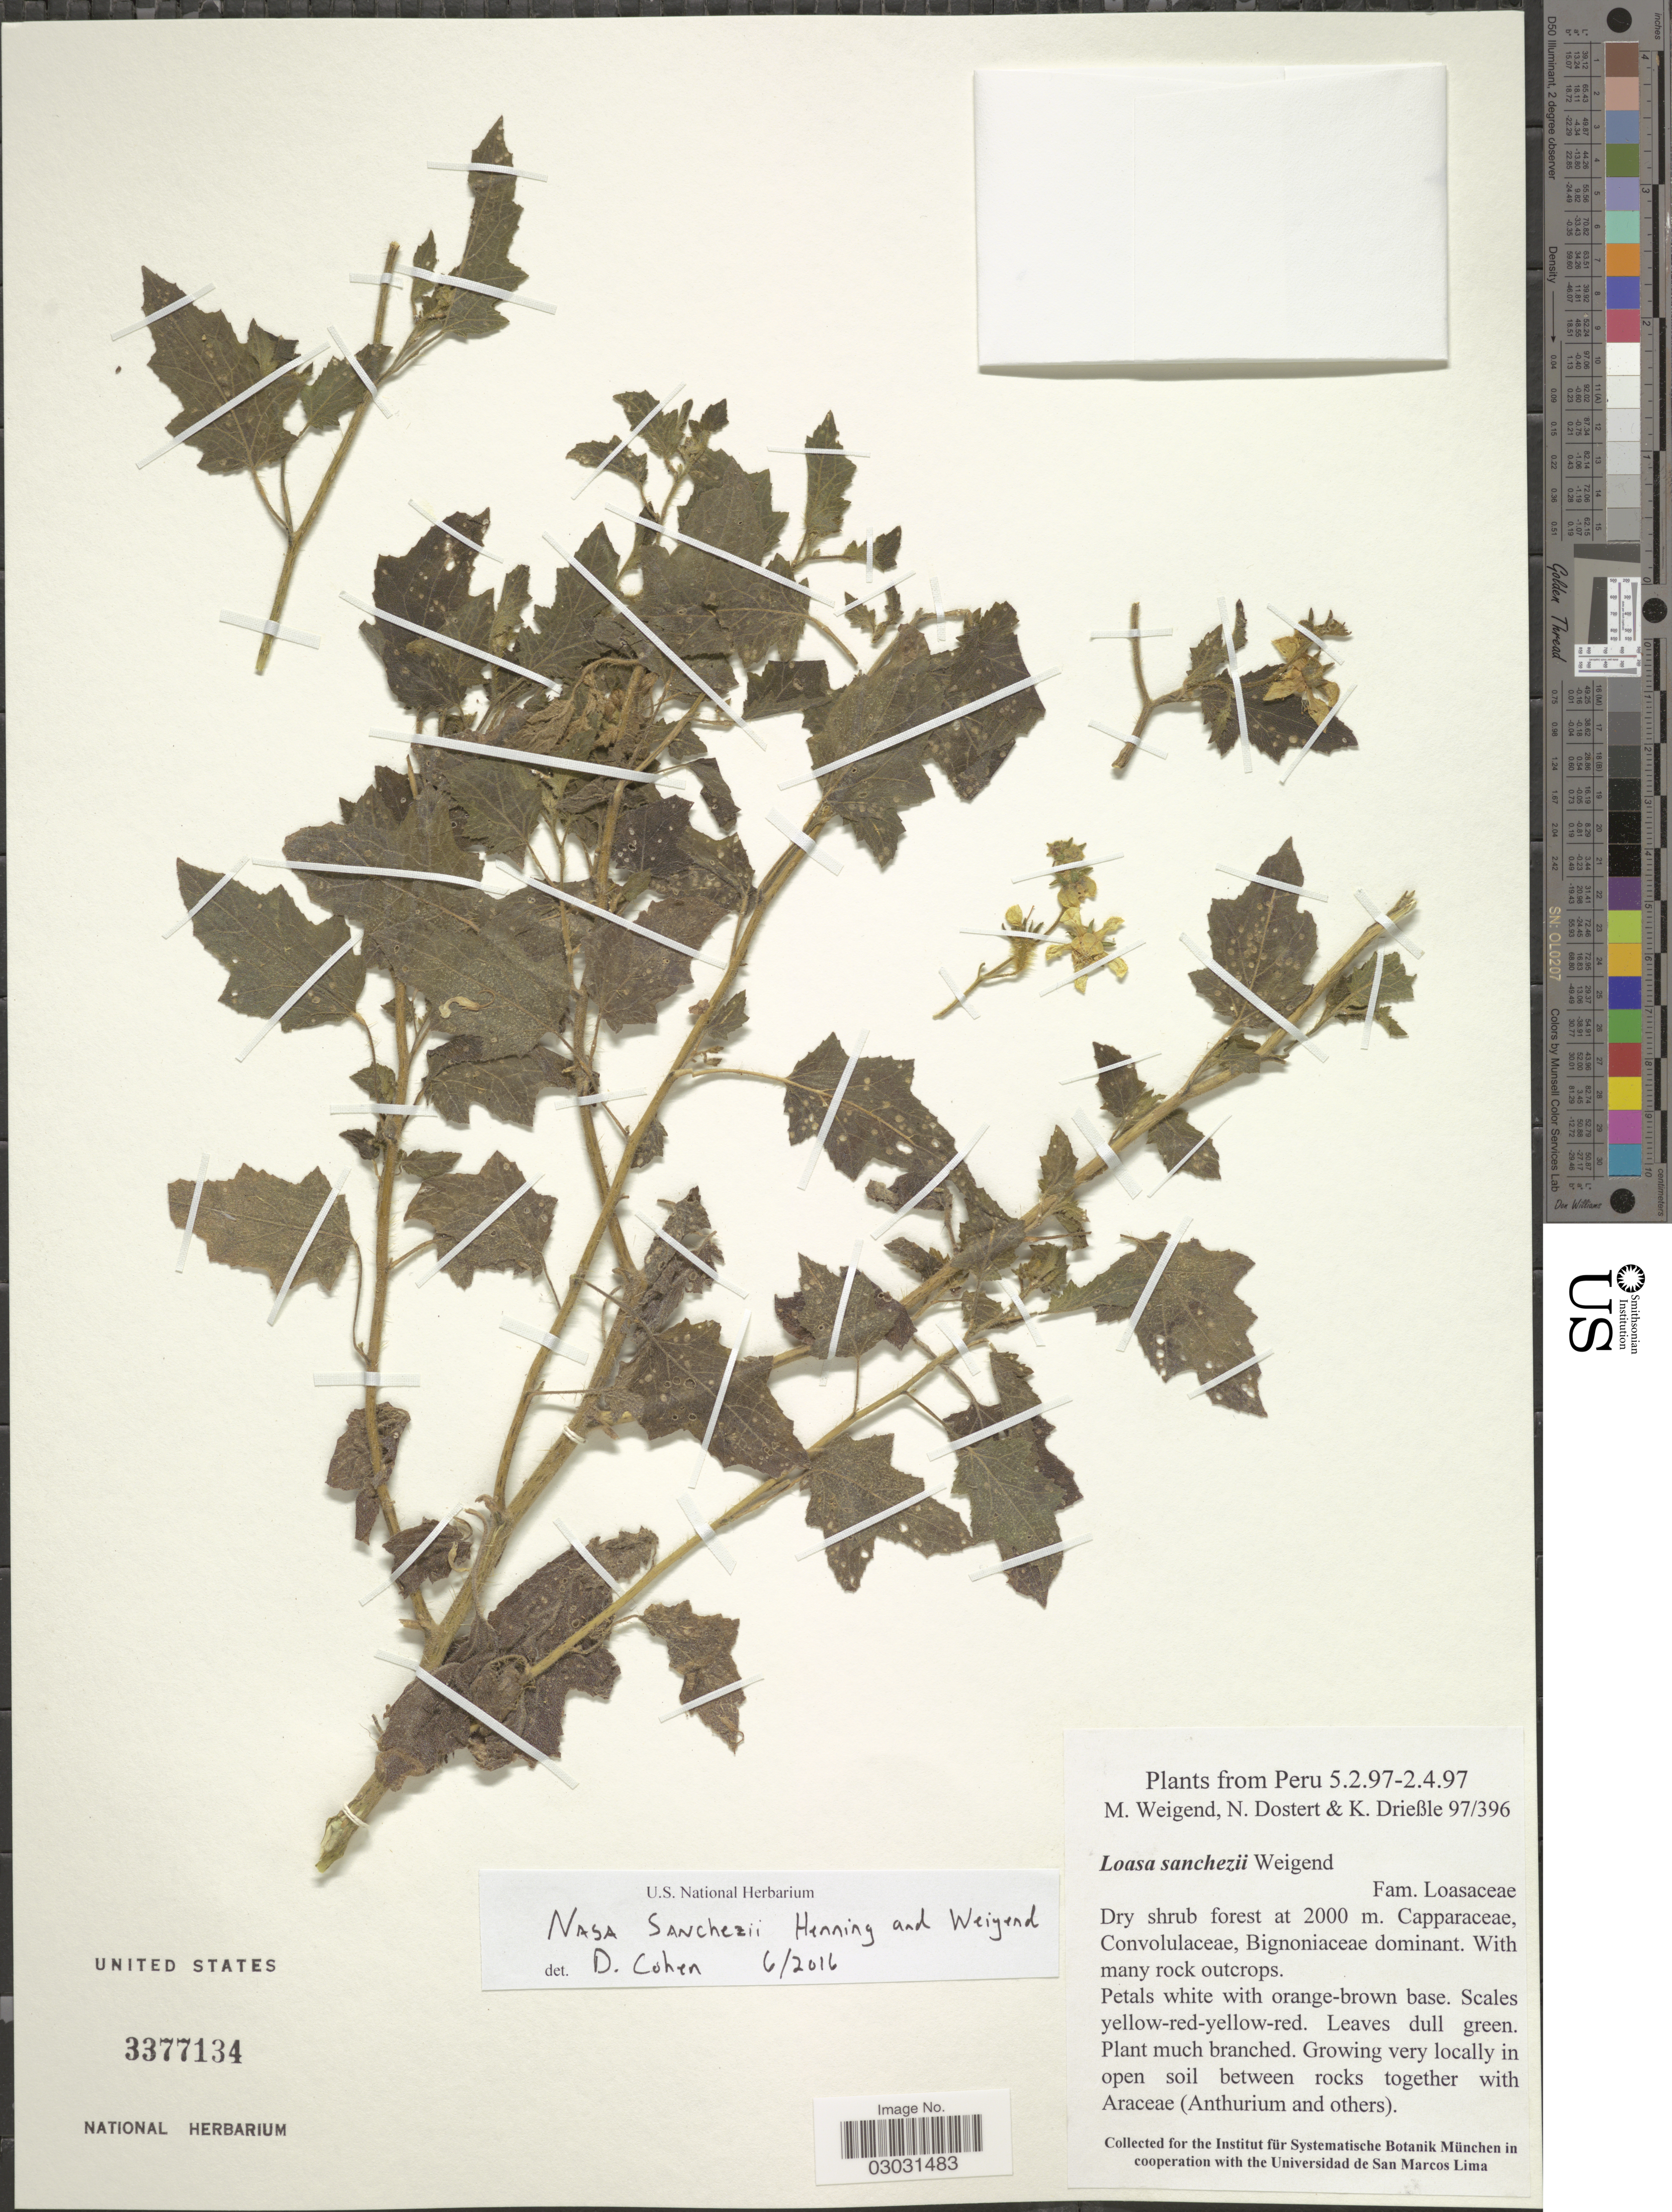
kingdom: Plantae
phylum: Tracheophyta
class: Magnoliopsida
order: Cornales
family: Loasaceae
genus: Nasa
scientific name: Nasa sanchezii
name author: T. Henning & Weigend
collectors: M. Weigend, N. Dostert & K. Drießle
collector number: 97/396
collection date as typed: Transcribed d/m/y: 5/2/97 to 2/4/97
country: Peru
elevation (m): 2000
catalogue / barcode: US 3377134